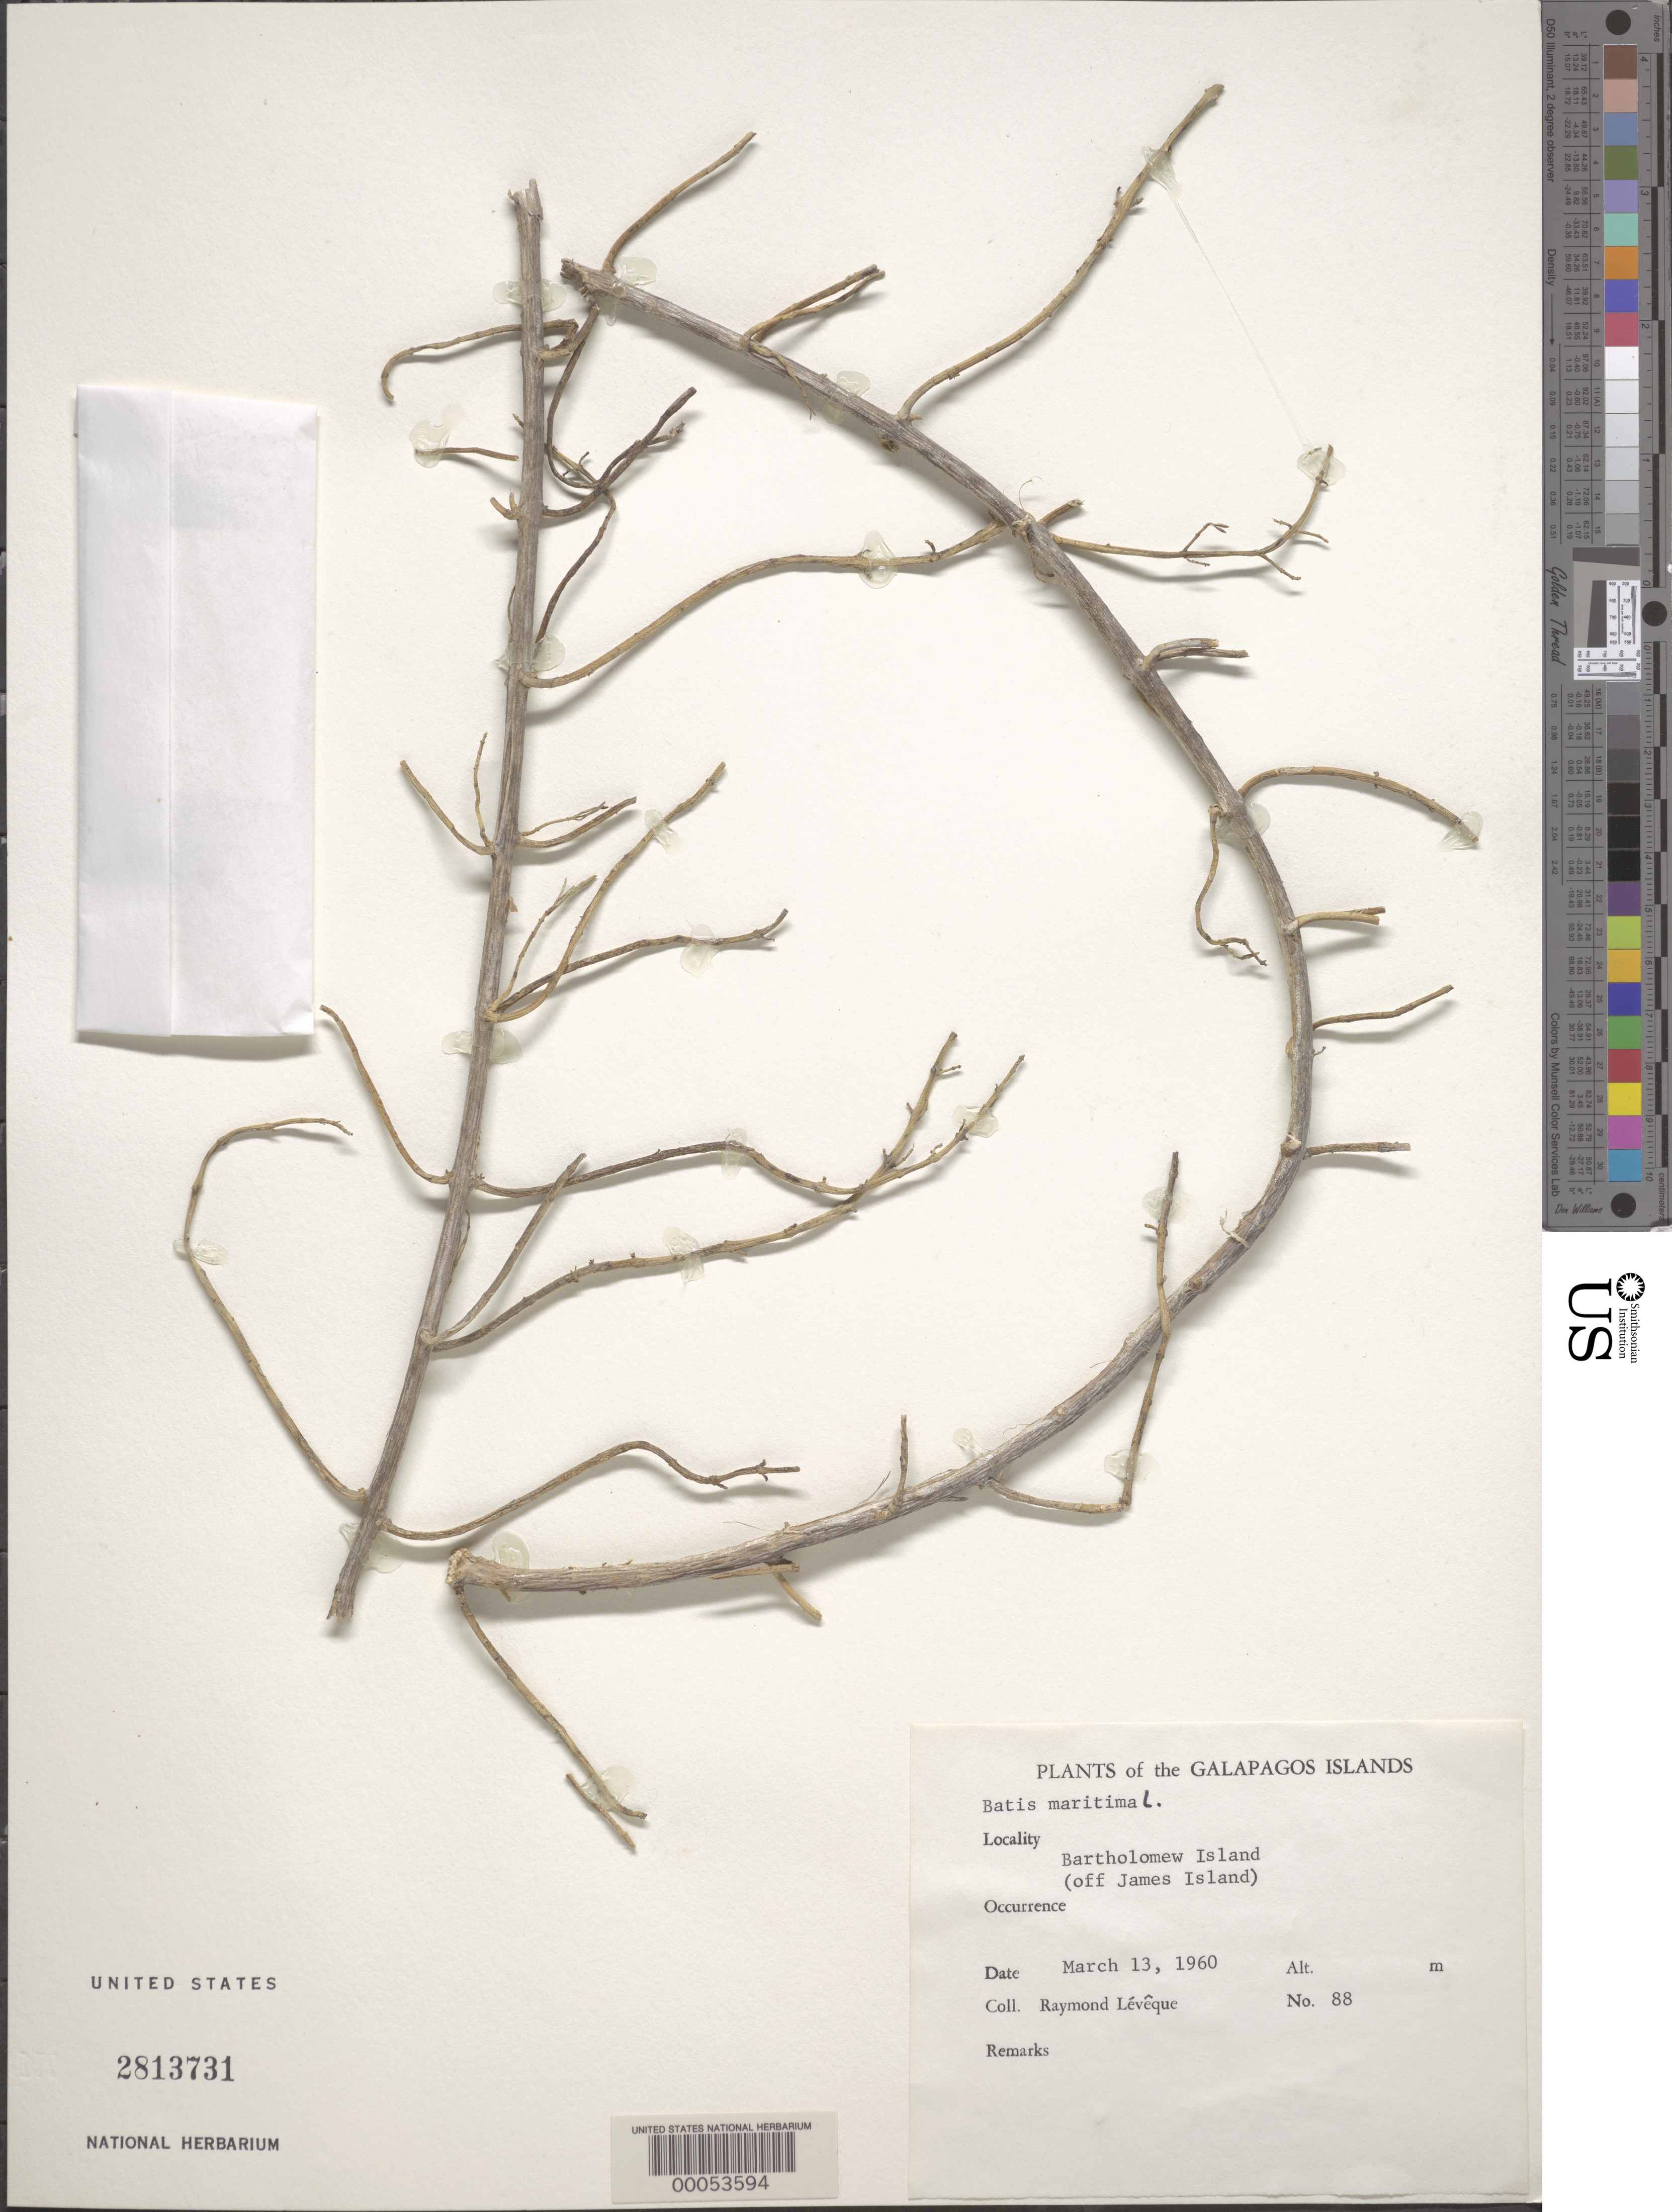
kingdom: Plantae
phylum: Tracheophyta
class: Magnoliopsida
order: Brassicales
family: Bataceae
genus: Batis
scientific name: Batis maritima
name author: L.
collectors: R. Lévêque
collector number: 88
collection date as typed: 13 Mar 1960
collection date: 1960-03-13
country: Ecuador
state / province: Colón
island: Bartolomé [Bartholomew]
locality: Off of James I.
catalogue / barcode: US 2813731